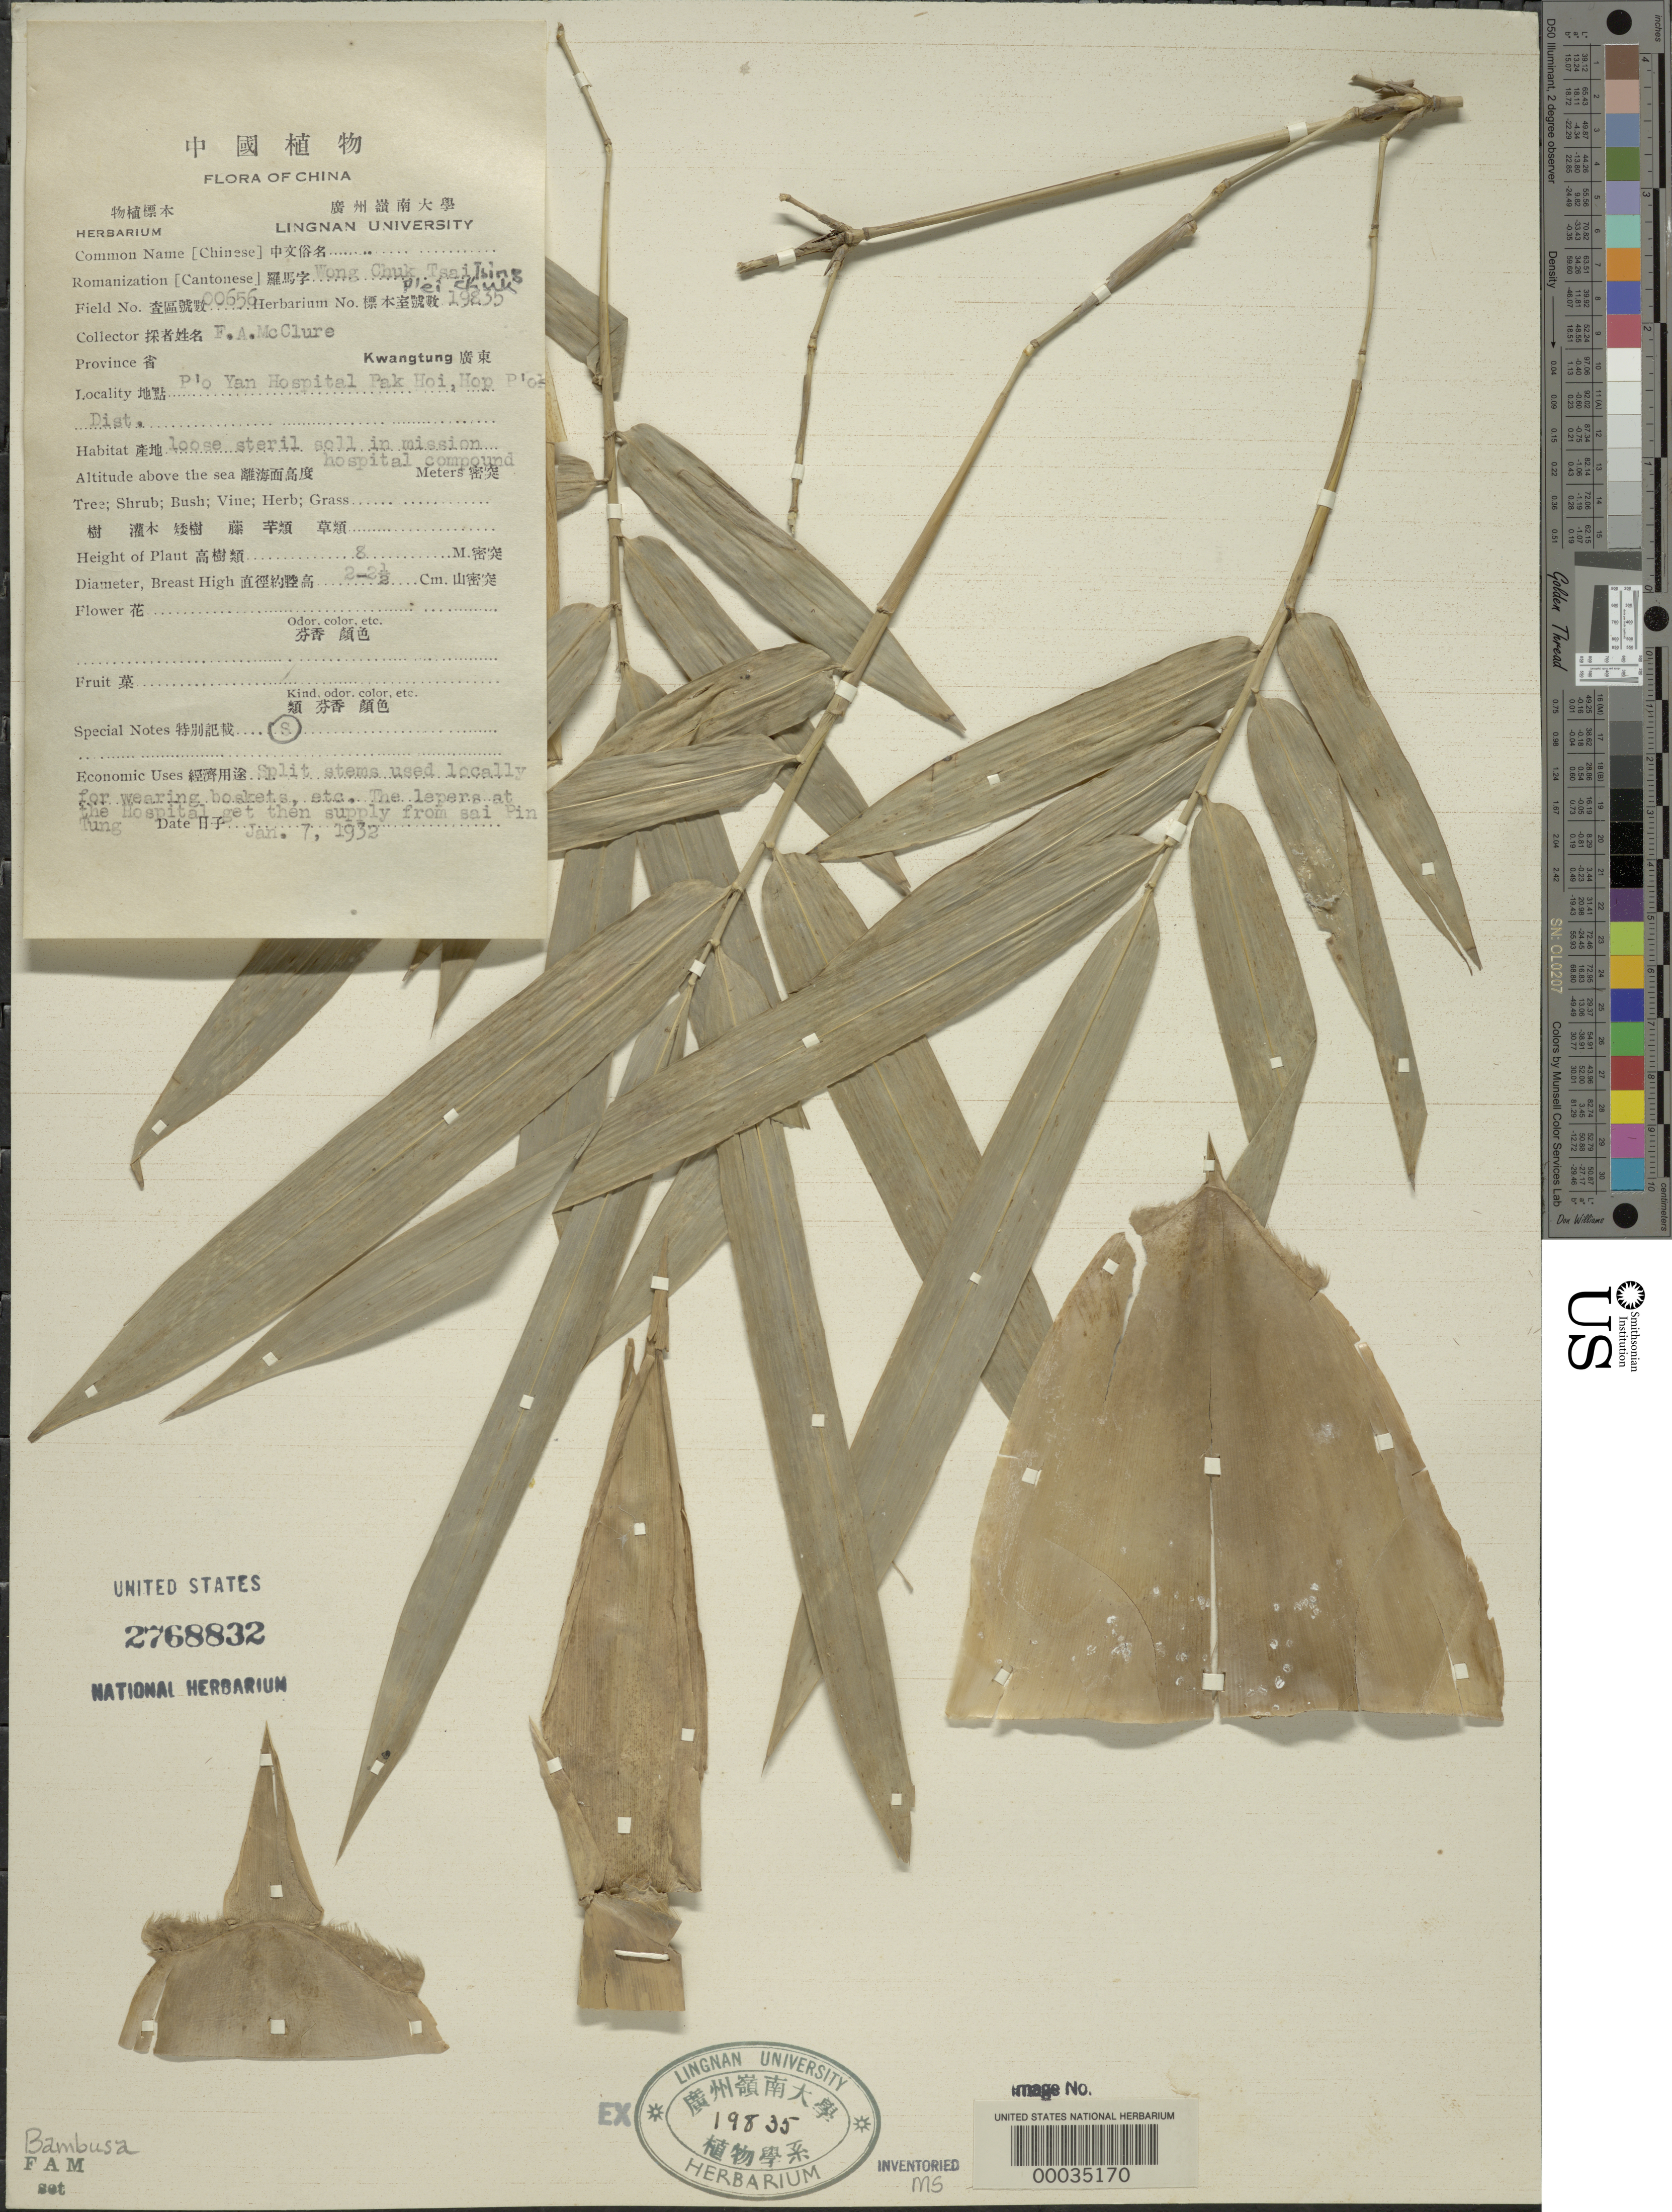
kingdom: Plantae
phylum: Tracheophyta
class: Liliopsida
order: Poales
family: Poaceae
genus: Bambusa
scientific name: Bambusa sp.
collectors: F. A. McClure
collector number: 656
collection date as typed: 07 Jan 1932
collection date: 1932-01-07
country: China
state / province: Guangdong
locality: P'o yan, pak hoi, hop p'o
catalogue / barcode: US 2768832